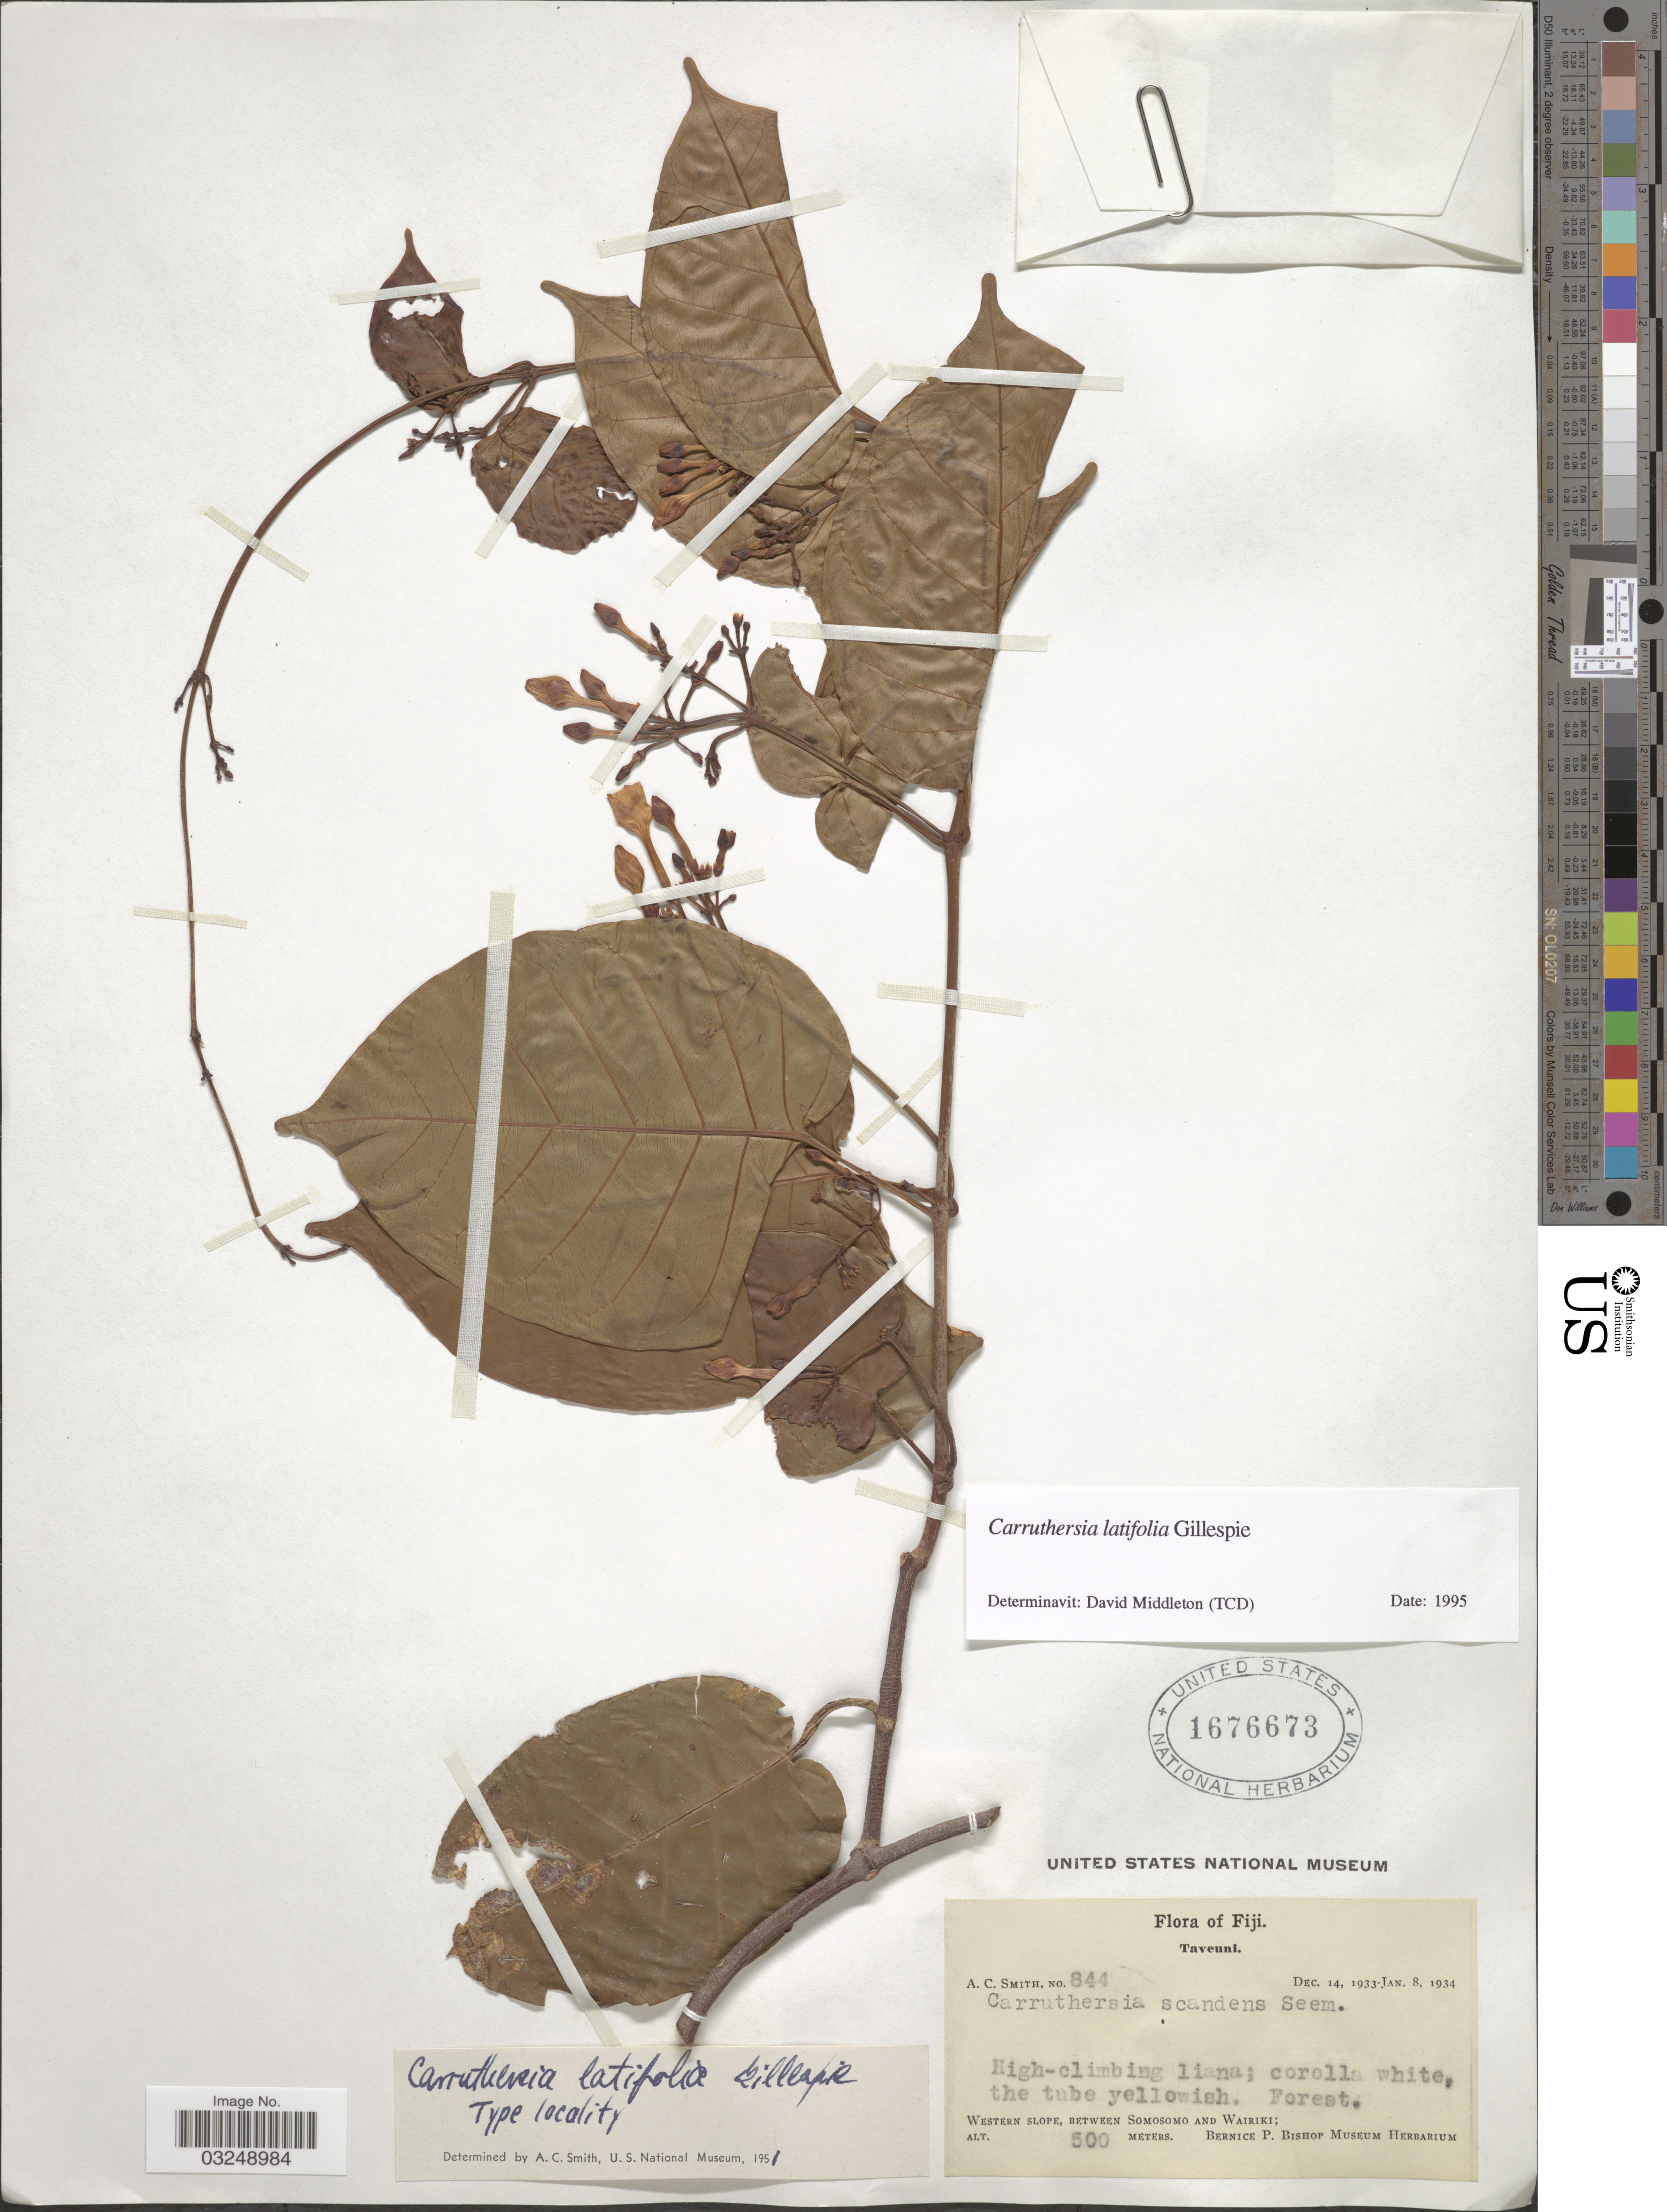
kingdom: Plantae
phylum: Tracheophyta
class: Magnoliopsida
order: Gentianales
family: Apocynaceae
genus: Carruthersia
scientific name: Carruthersia latifolia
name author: Gillespie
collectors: A. C. Smith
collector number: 844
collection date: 1933-12-14/1934-01-08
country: Fiji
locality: Taveuni. Western slope, between Somosomo and Wairiki.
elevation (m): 500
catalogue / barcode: US 1676673